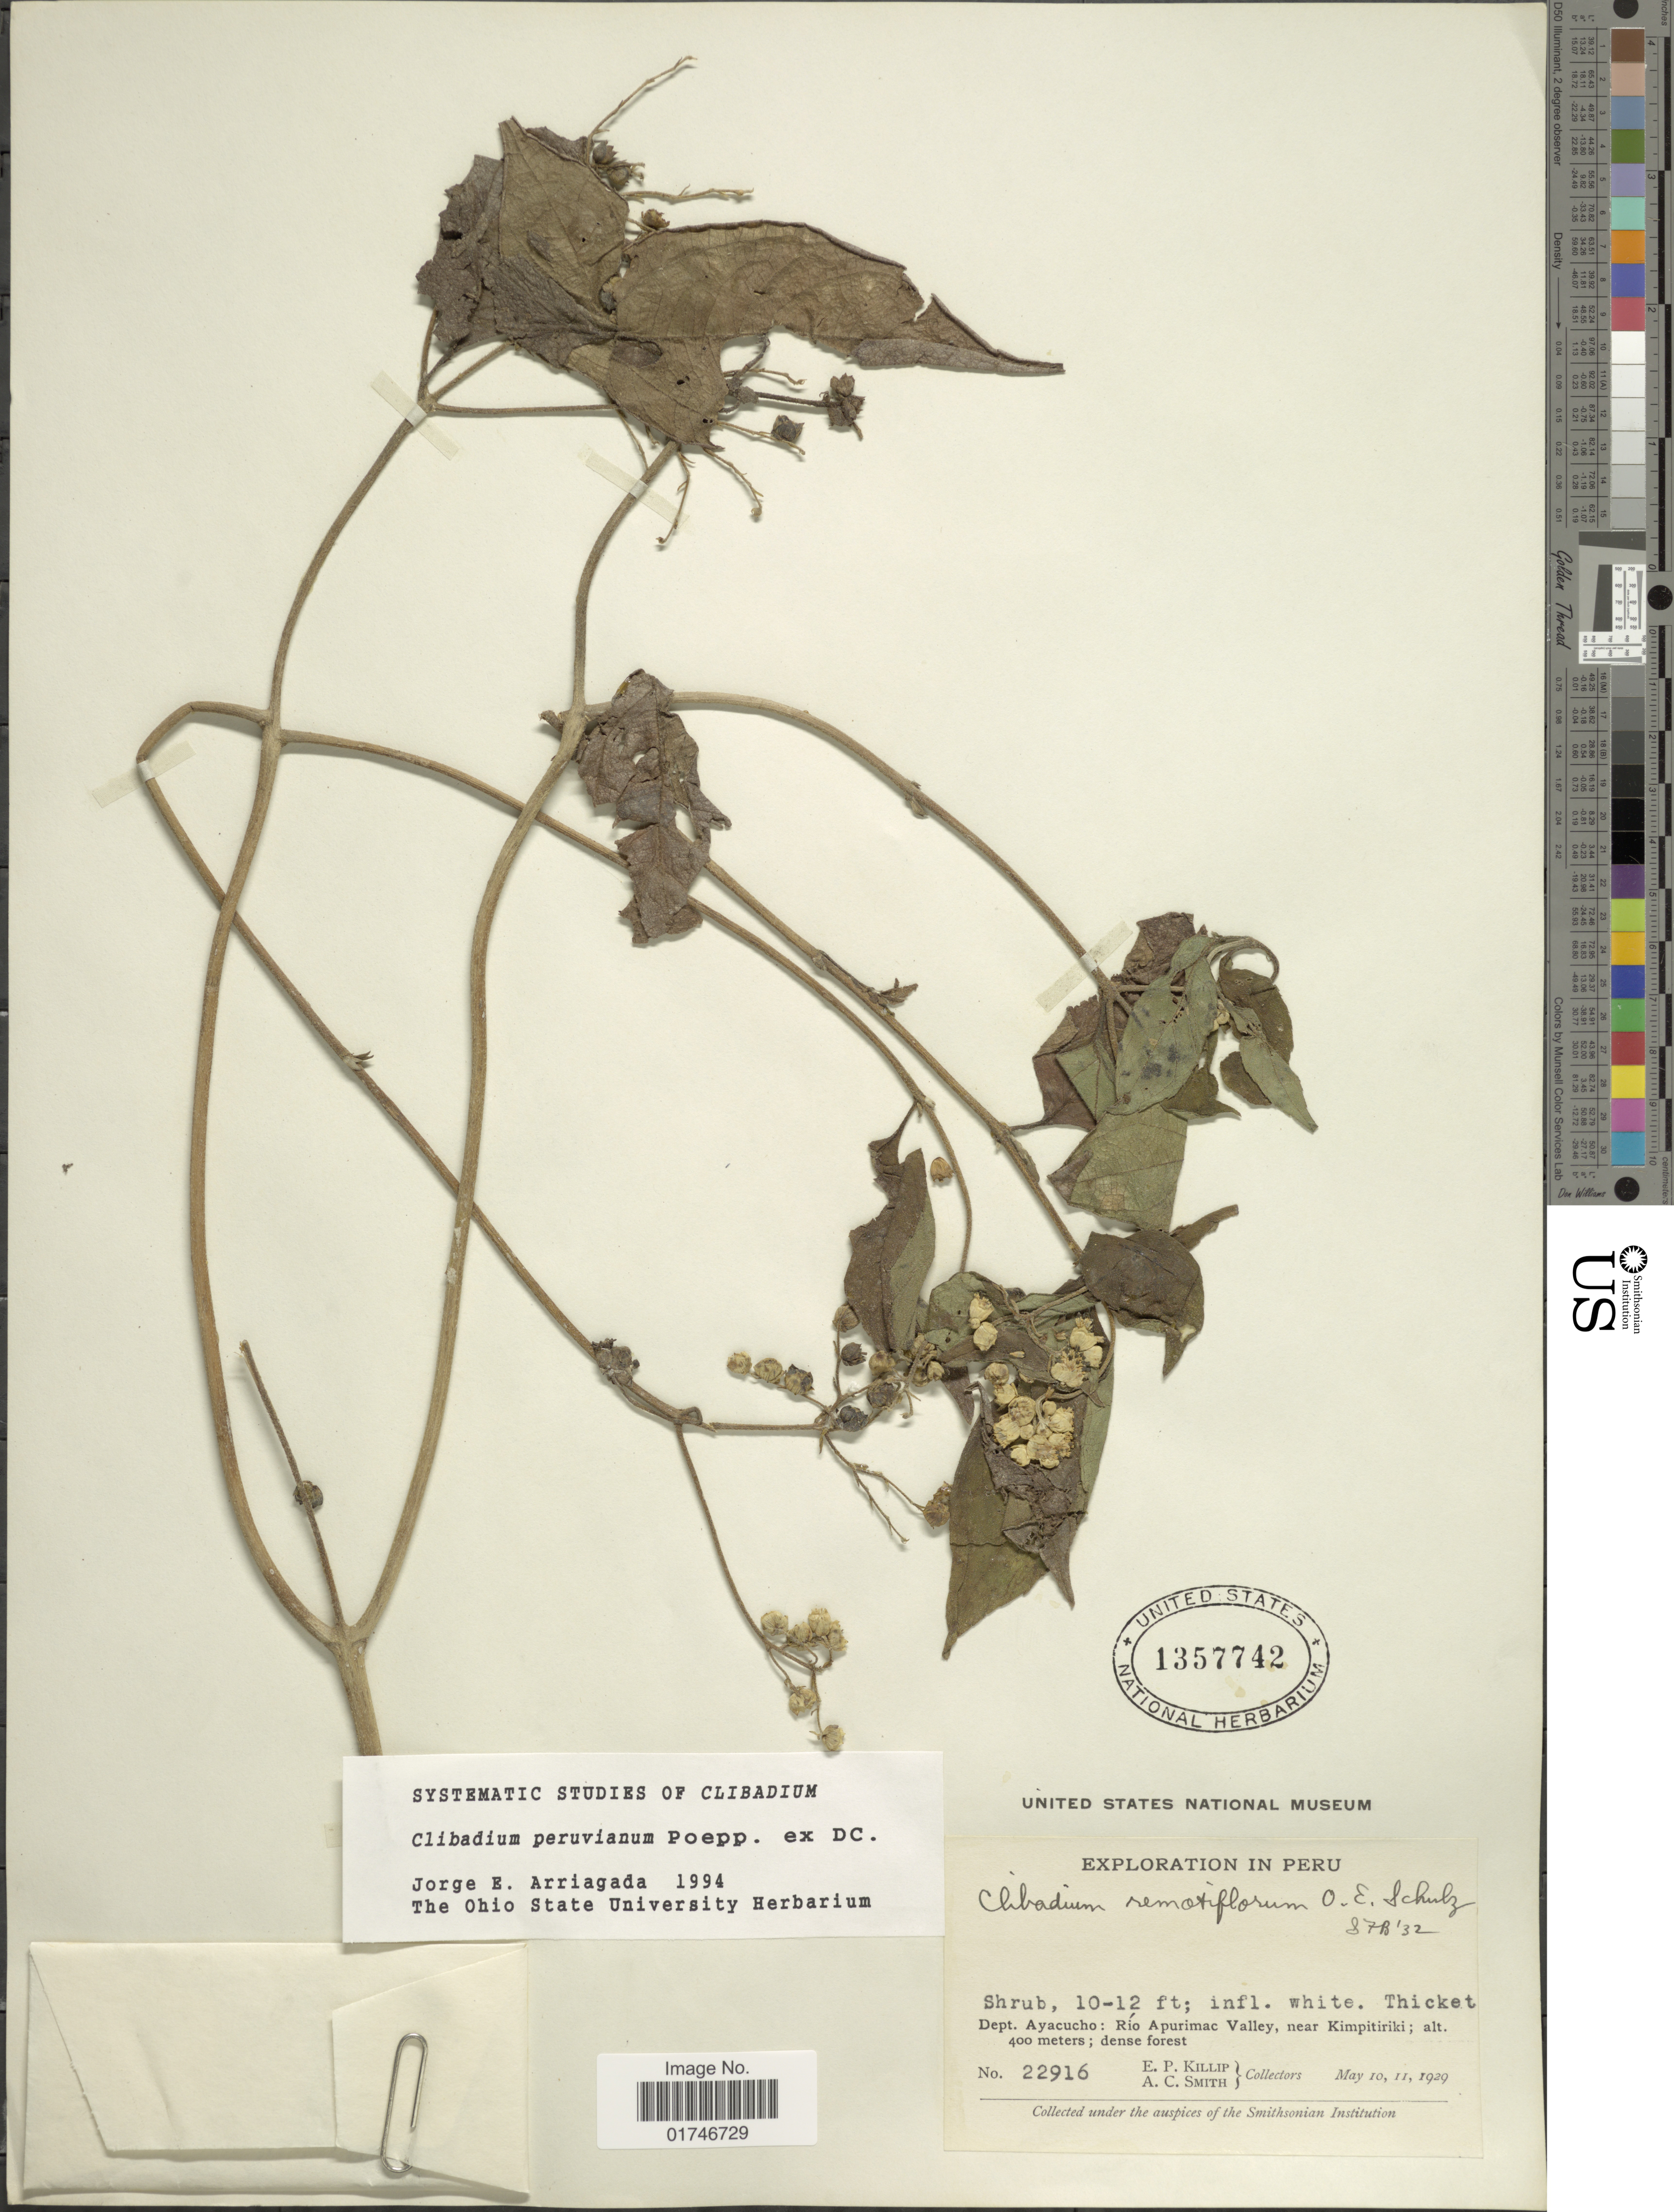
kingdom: Plantae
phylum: Tracheophyta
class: Magnoliopsida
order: Asterales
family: Asteraceae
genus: Clibadium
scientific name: Clibadium peruvianum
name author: Poepp.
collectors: E. P. Killip & A. C. Smith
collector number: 22916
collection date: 1929-05-10/1929-05-11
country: Peru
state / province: Ayacucho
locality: Dept. Ayacucho: Río Apurimac Valley, near Kimpitiriki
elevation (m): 400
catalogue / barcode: US 1357742